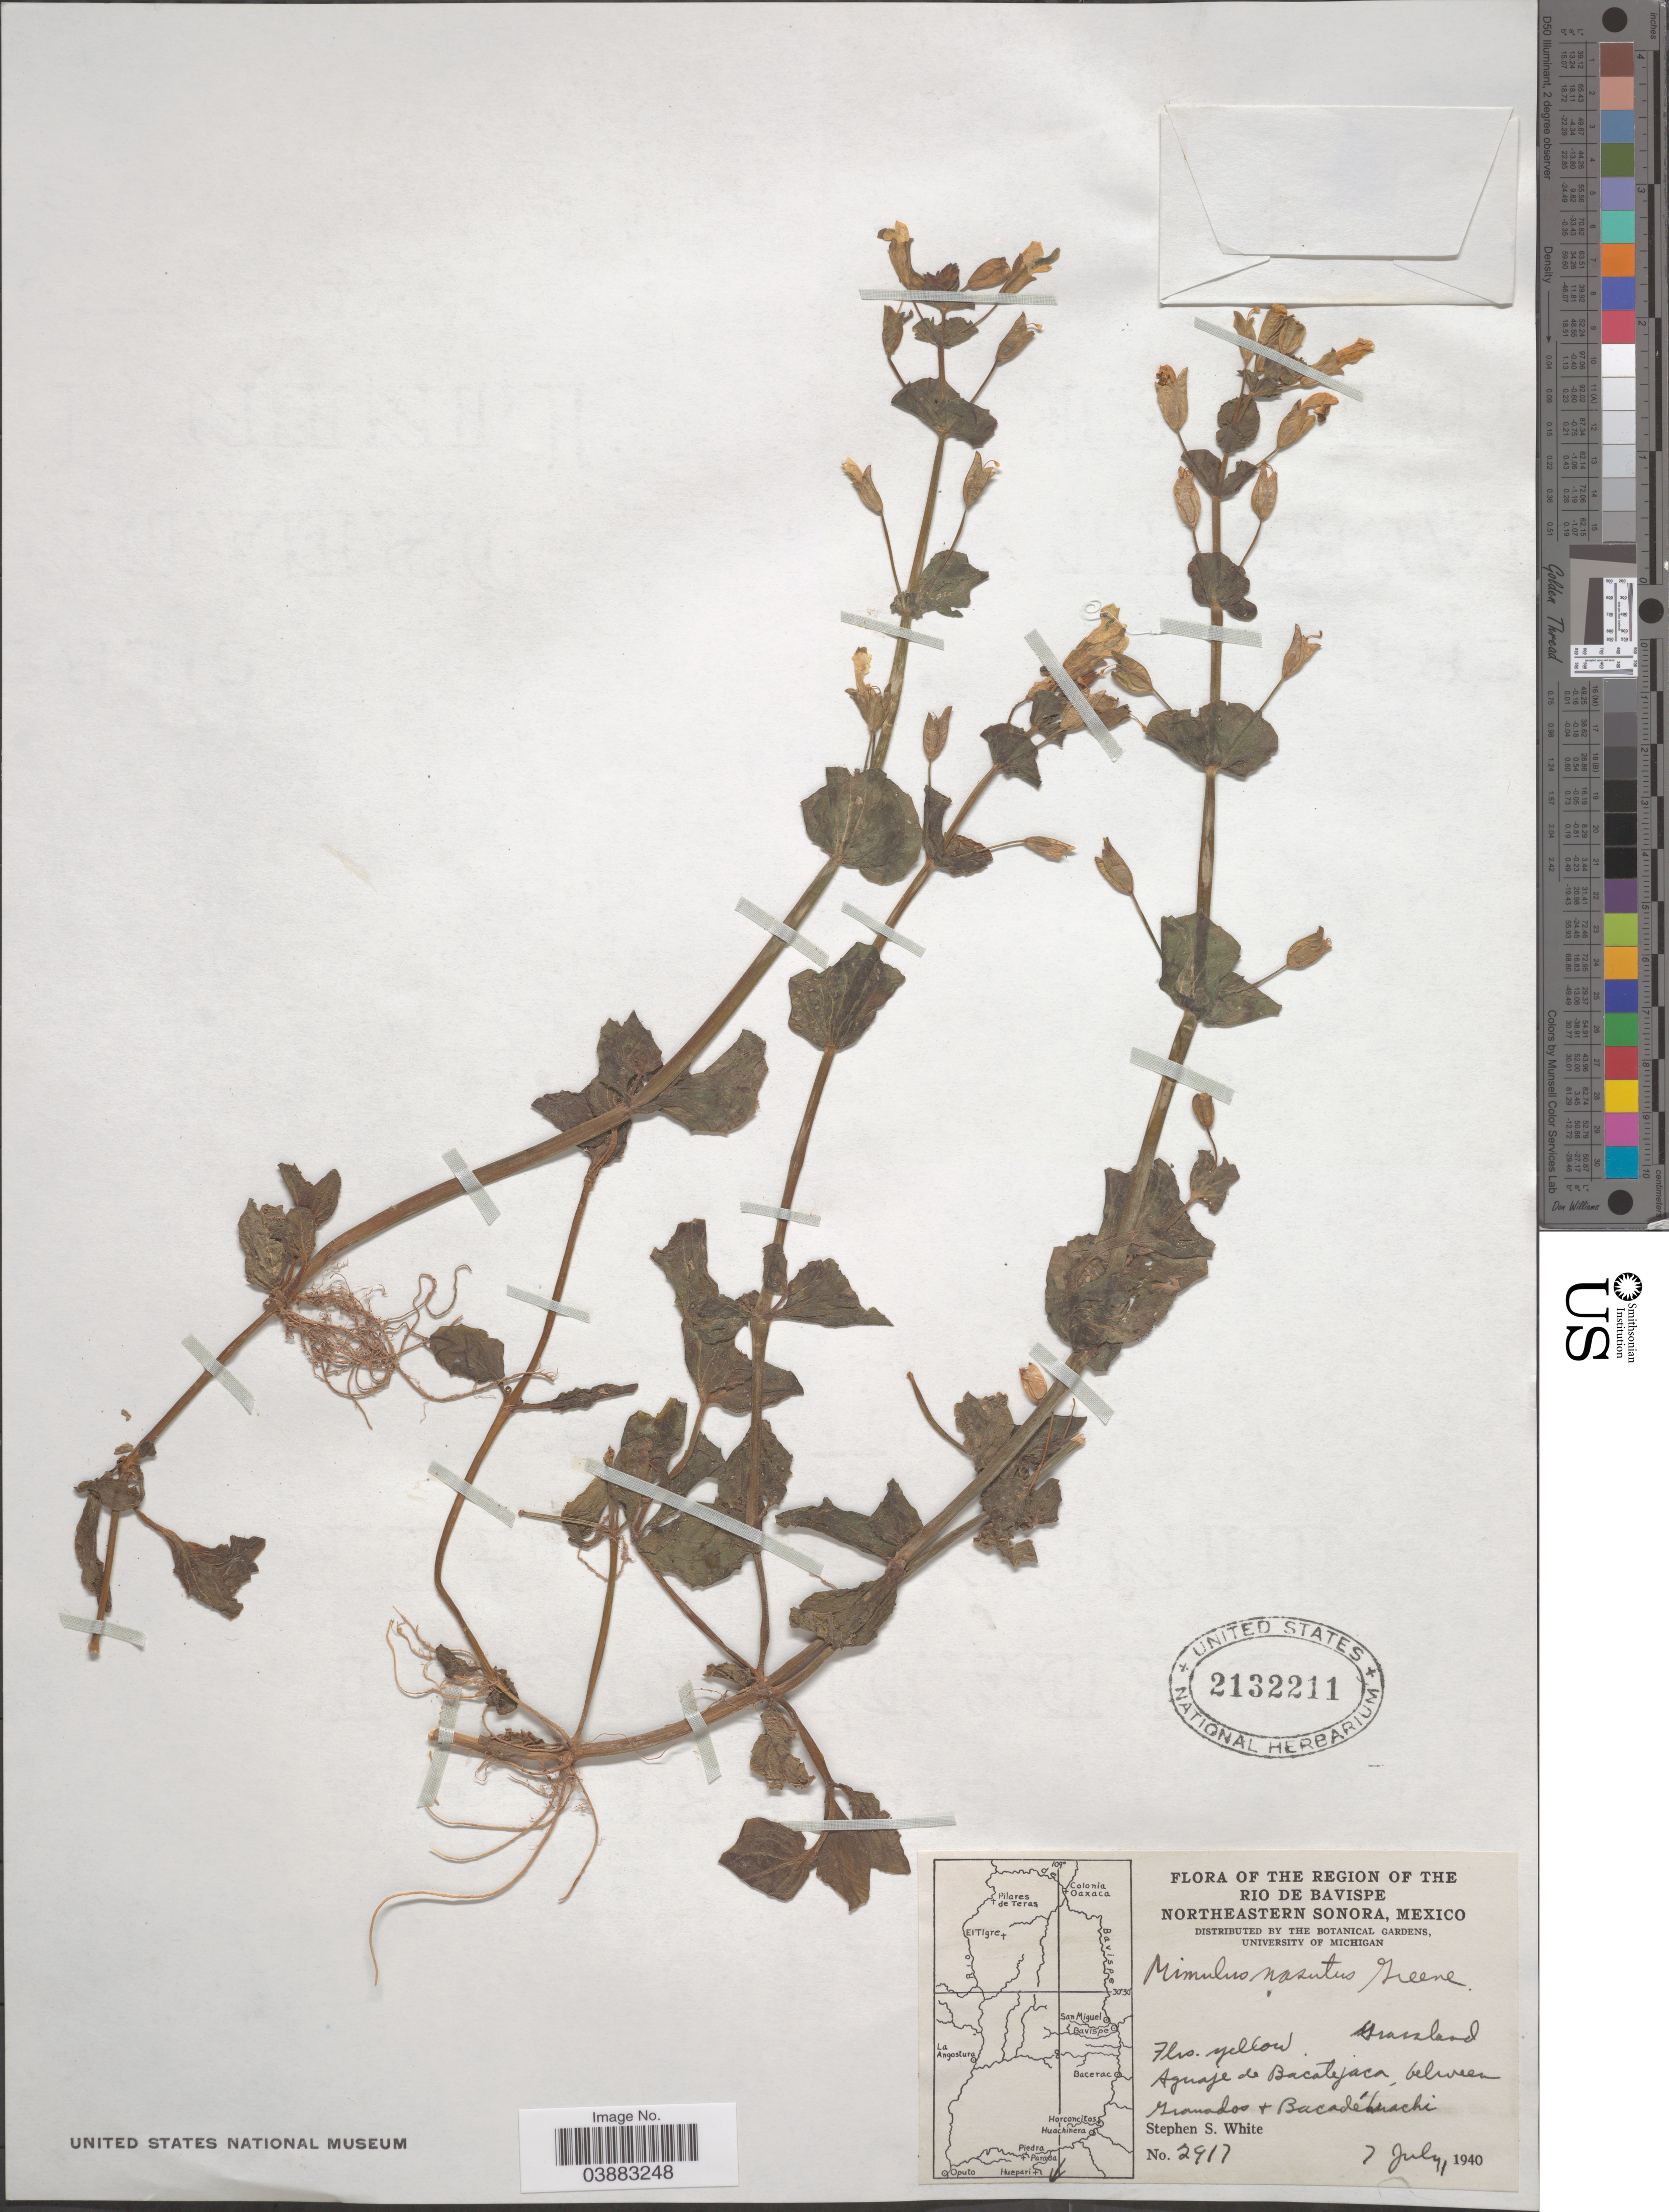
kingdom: Plantae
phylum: Tracheophyta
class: Magnoliopsida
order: Lamiales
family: Phrymaceae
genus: Mimulus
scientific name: Mimulus nasutus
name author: Greene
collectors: S. S. White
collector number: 2917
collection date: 1940-07-07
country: Mexico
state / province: Sonora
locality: Region of the Rio de Bavispe. Northeastern Sonora. Aguaje de Bacatejaca, between Granados & Bacadéhuachi.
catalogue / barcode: US 2132211